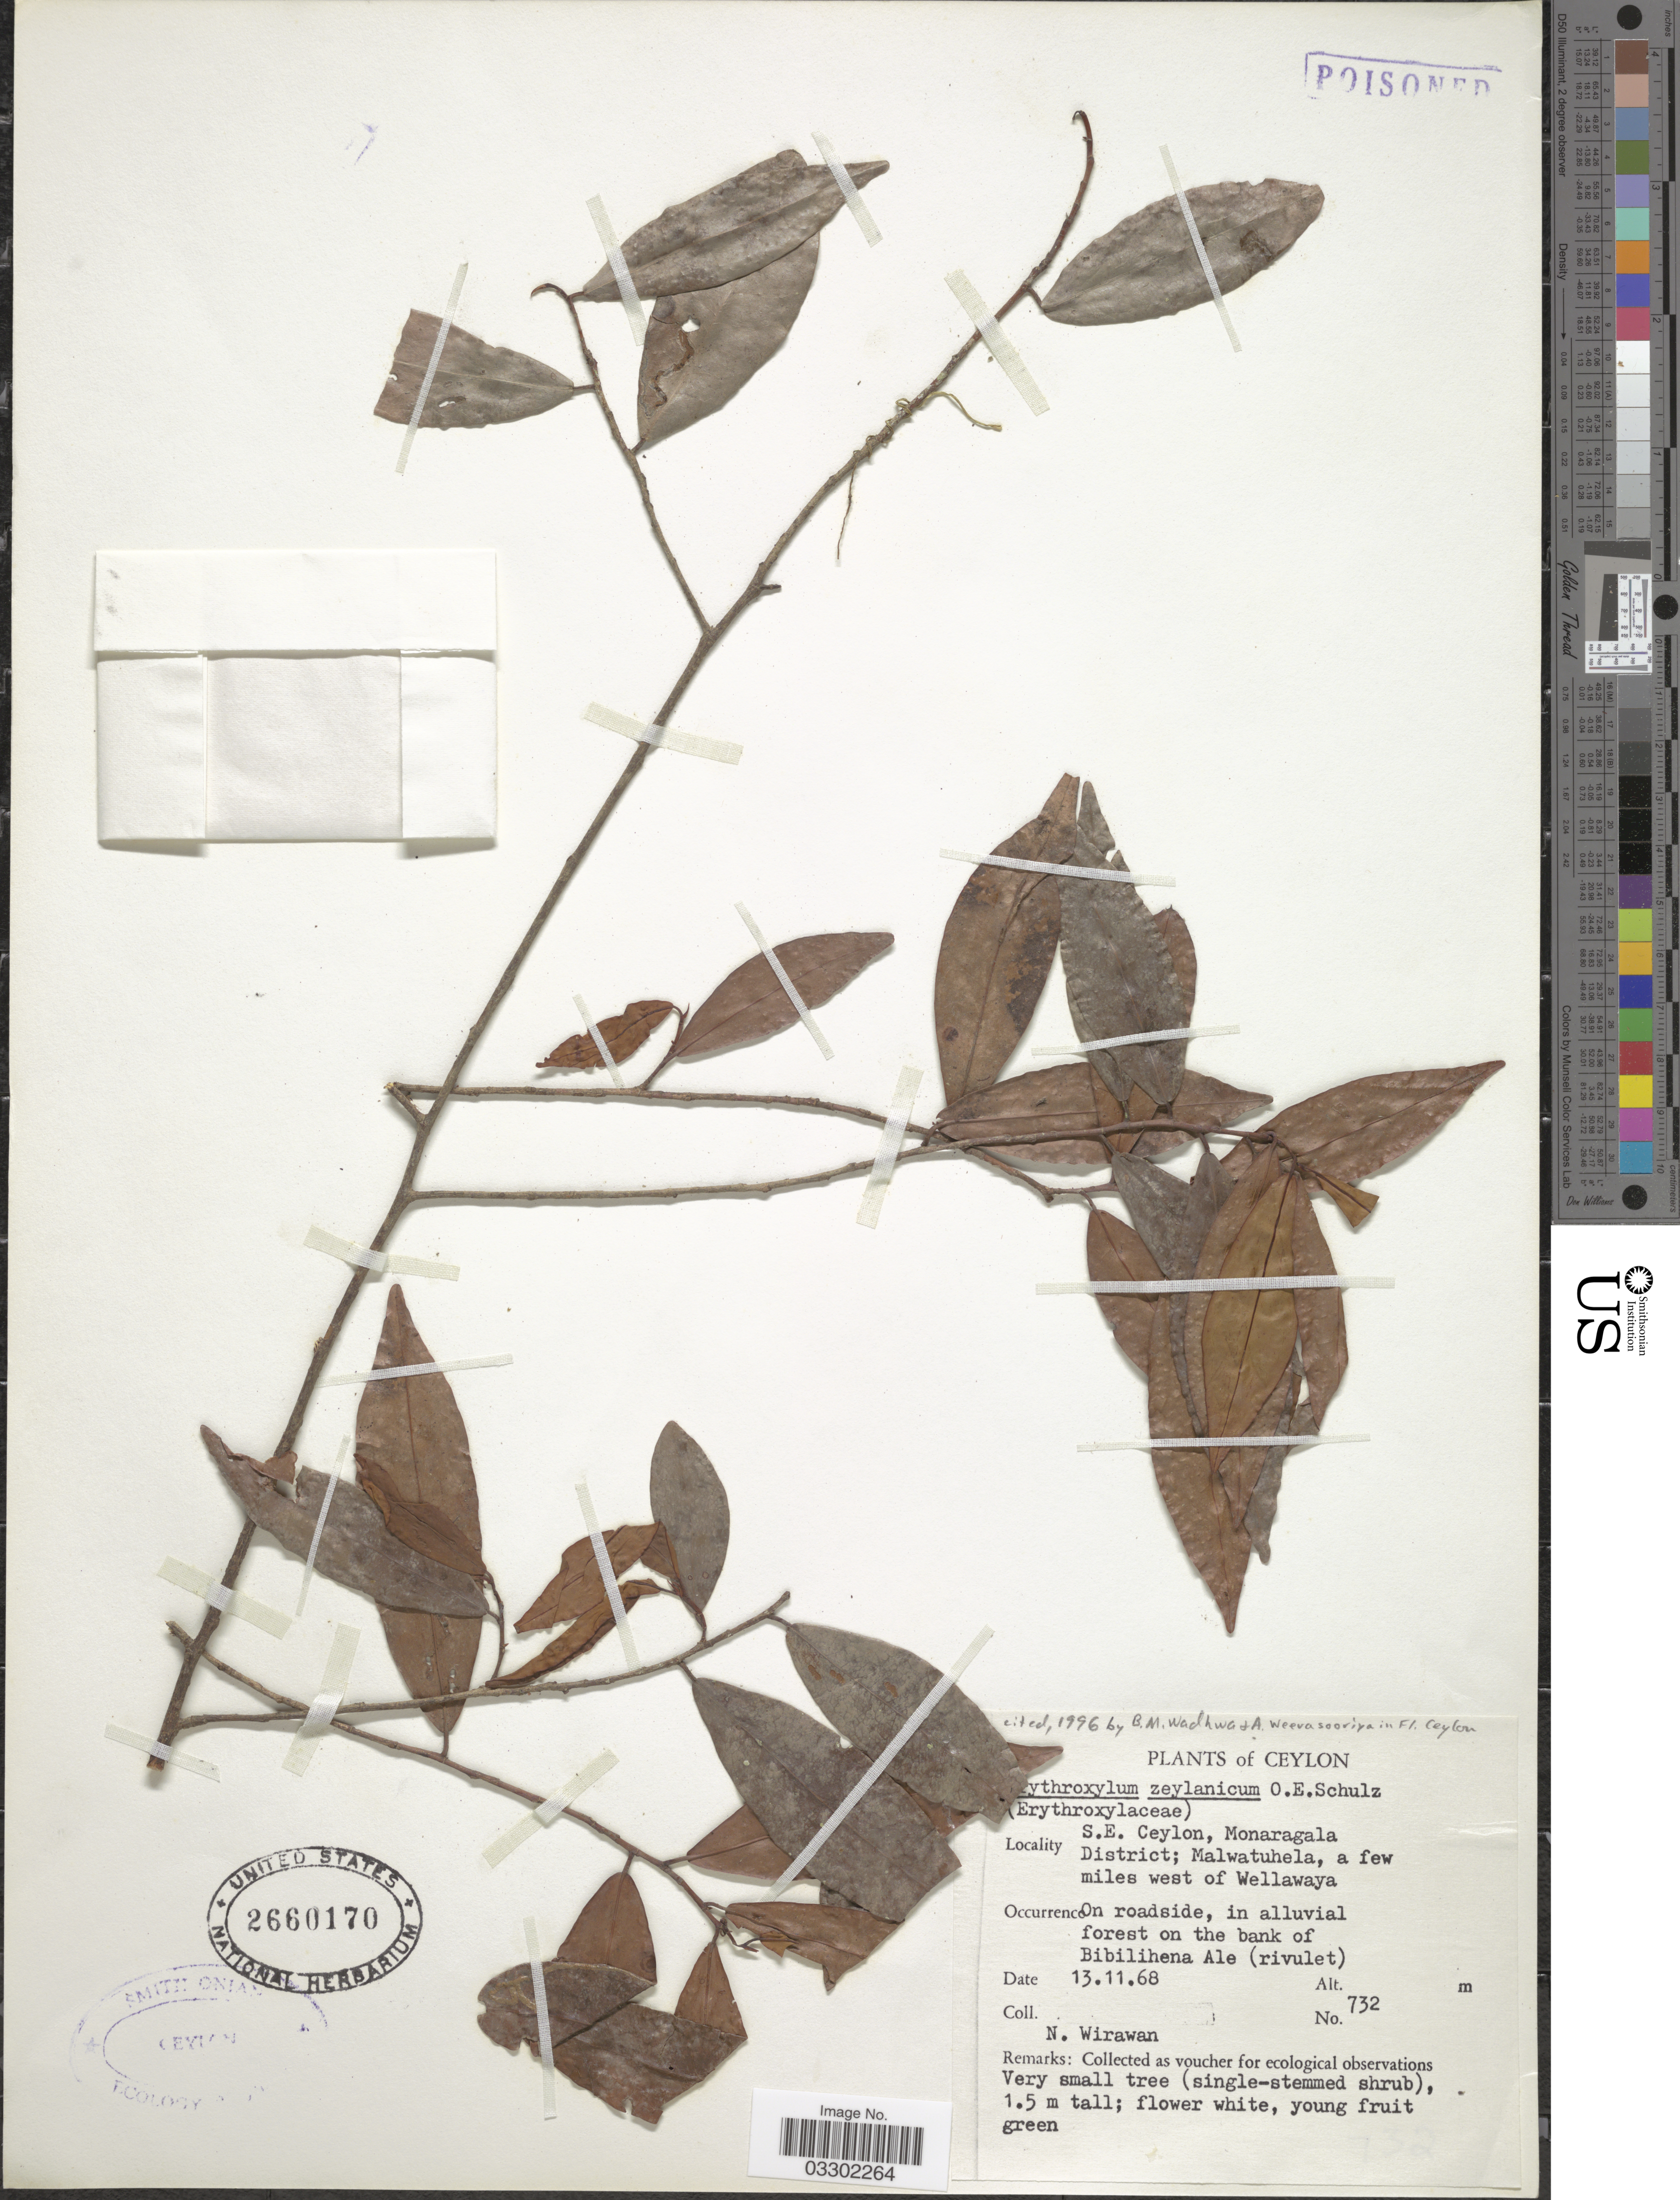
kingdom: Plantae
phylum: Tracheophyta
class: Magnoliopsida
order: Malpighiales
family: Erythroxylaceae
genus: Erythroxylum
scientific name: Erythroxylum zeylanicum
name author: O.E. Schulz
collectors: N. Wirawan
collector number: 732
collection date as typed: Transcribed d/m/y: 13/11/68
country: Sri Lanka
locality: Ceylon, S.E. Ceylon, Monaragala District; Malwatuhela, a few miles west of Wellawaya, On roadside, in alluvial forest on the bank of Bibilihena Ale (rivulet).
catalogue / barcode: US 2660170